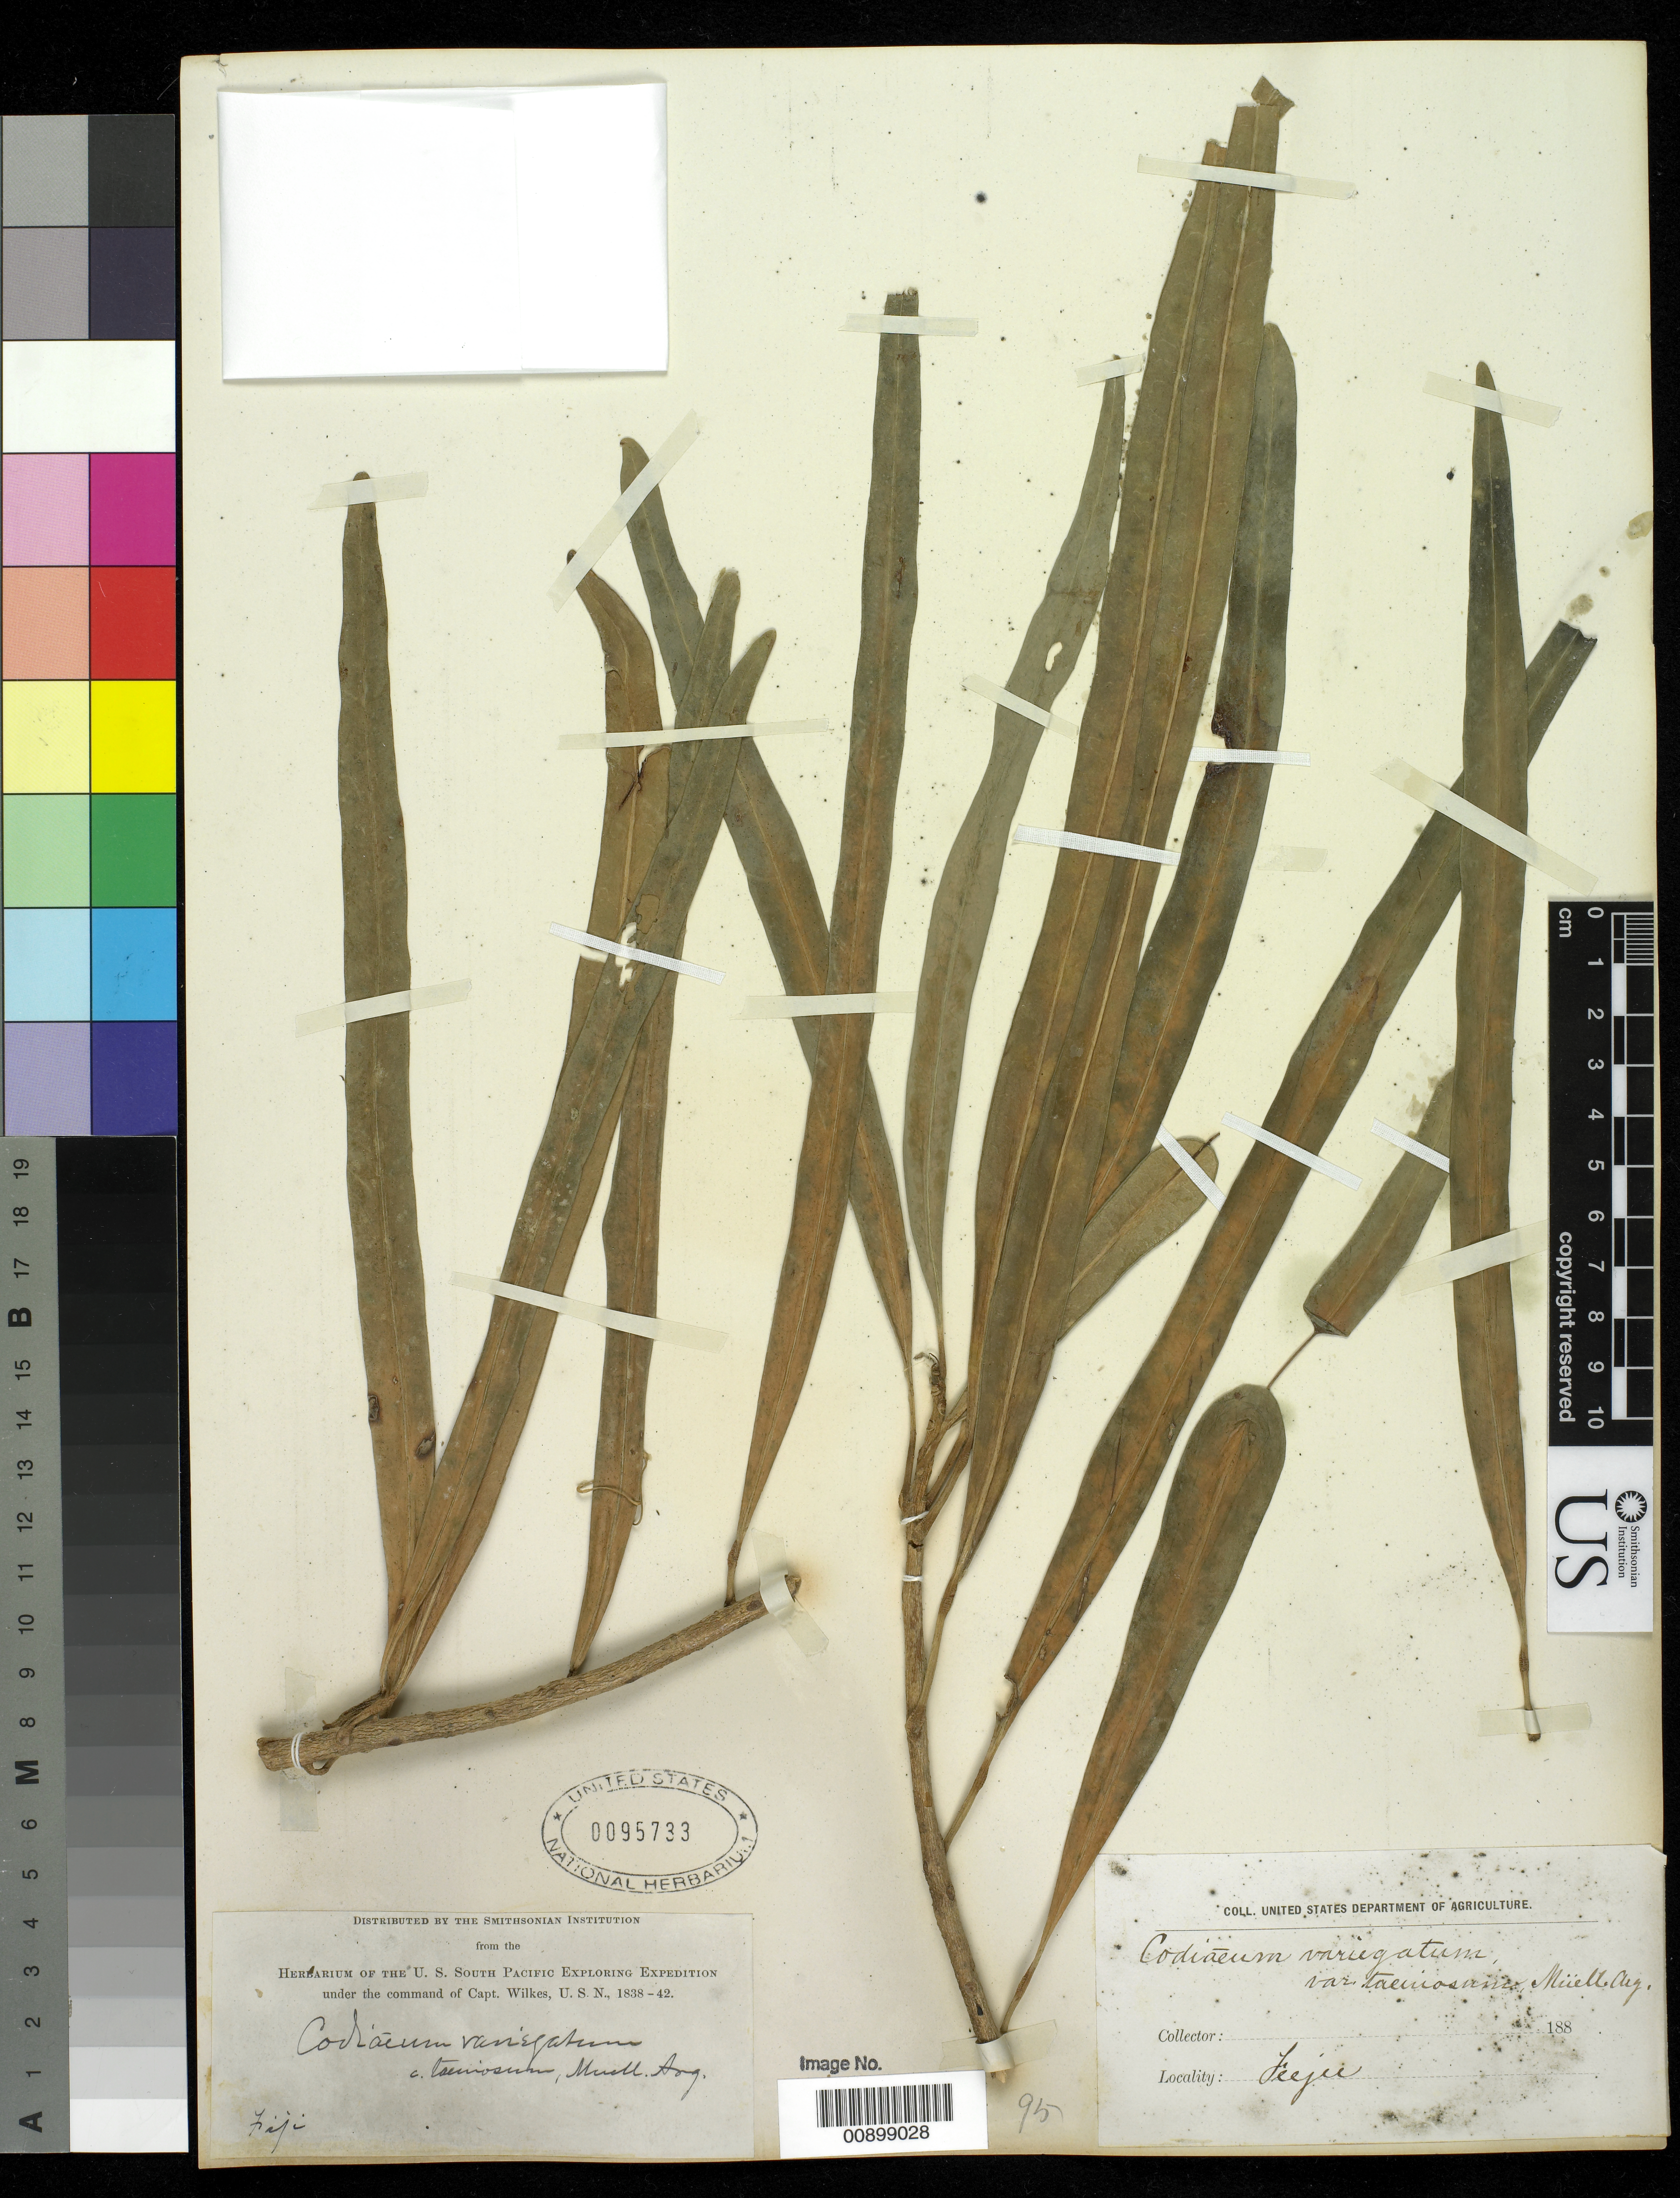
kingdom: Plantae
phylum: Tracheophyta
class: Magnoliopsida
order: Malpighiales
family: Euphorbiaceae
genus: Codiaeum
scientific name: Codiaeum variegatum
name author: (L.) Rumph. ex A. Juss.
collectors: Wilkes Explor. Exped.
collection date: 1838/1842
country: Fiji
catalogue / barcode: US 95733